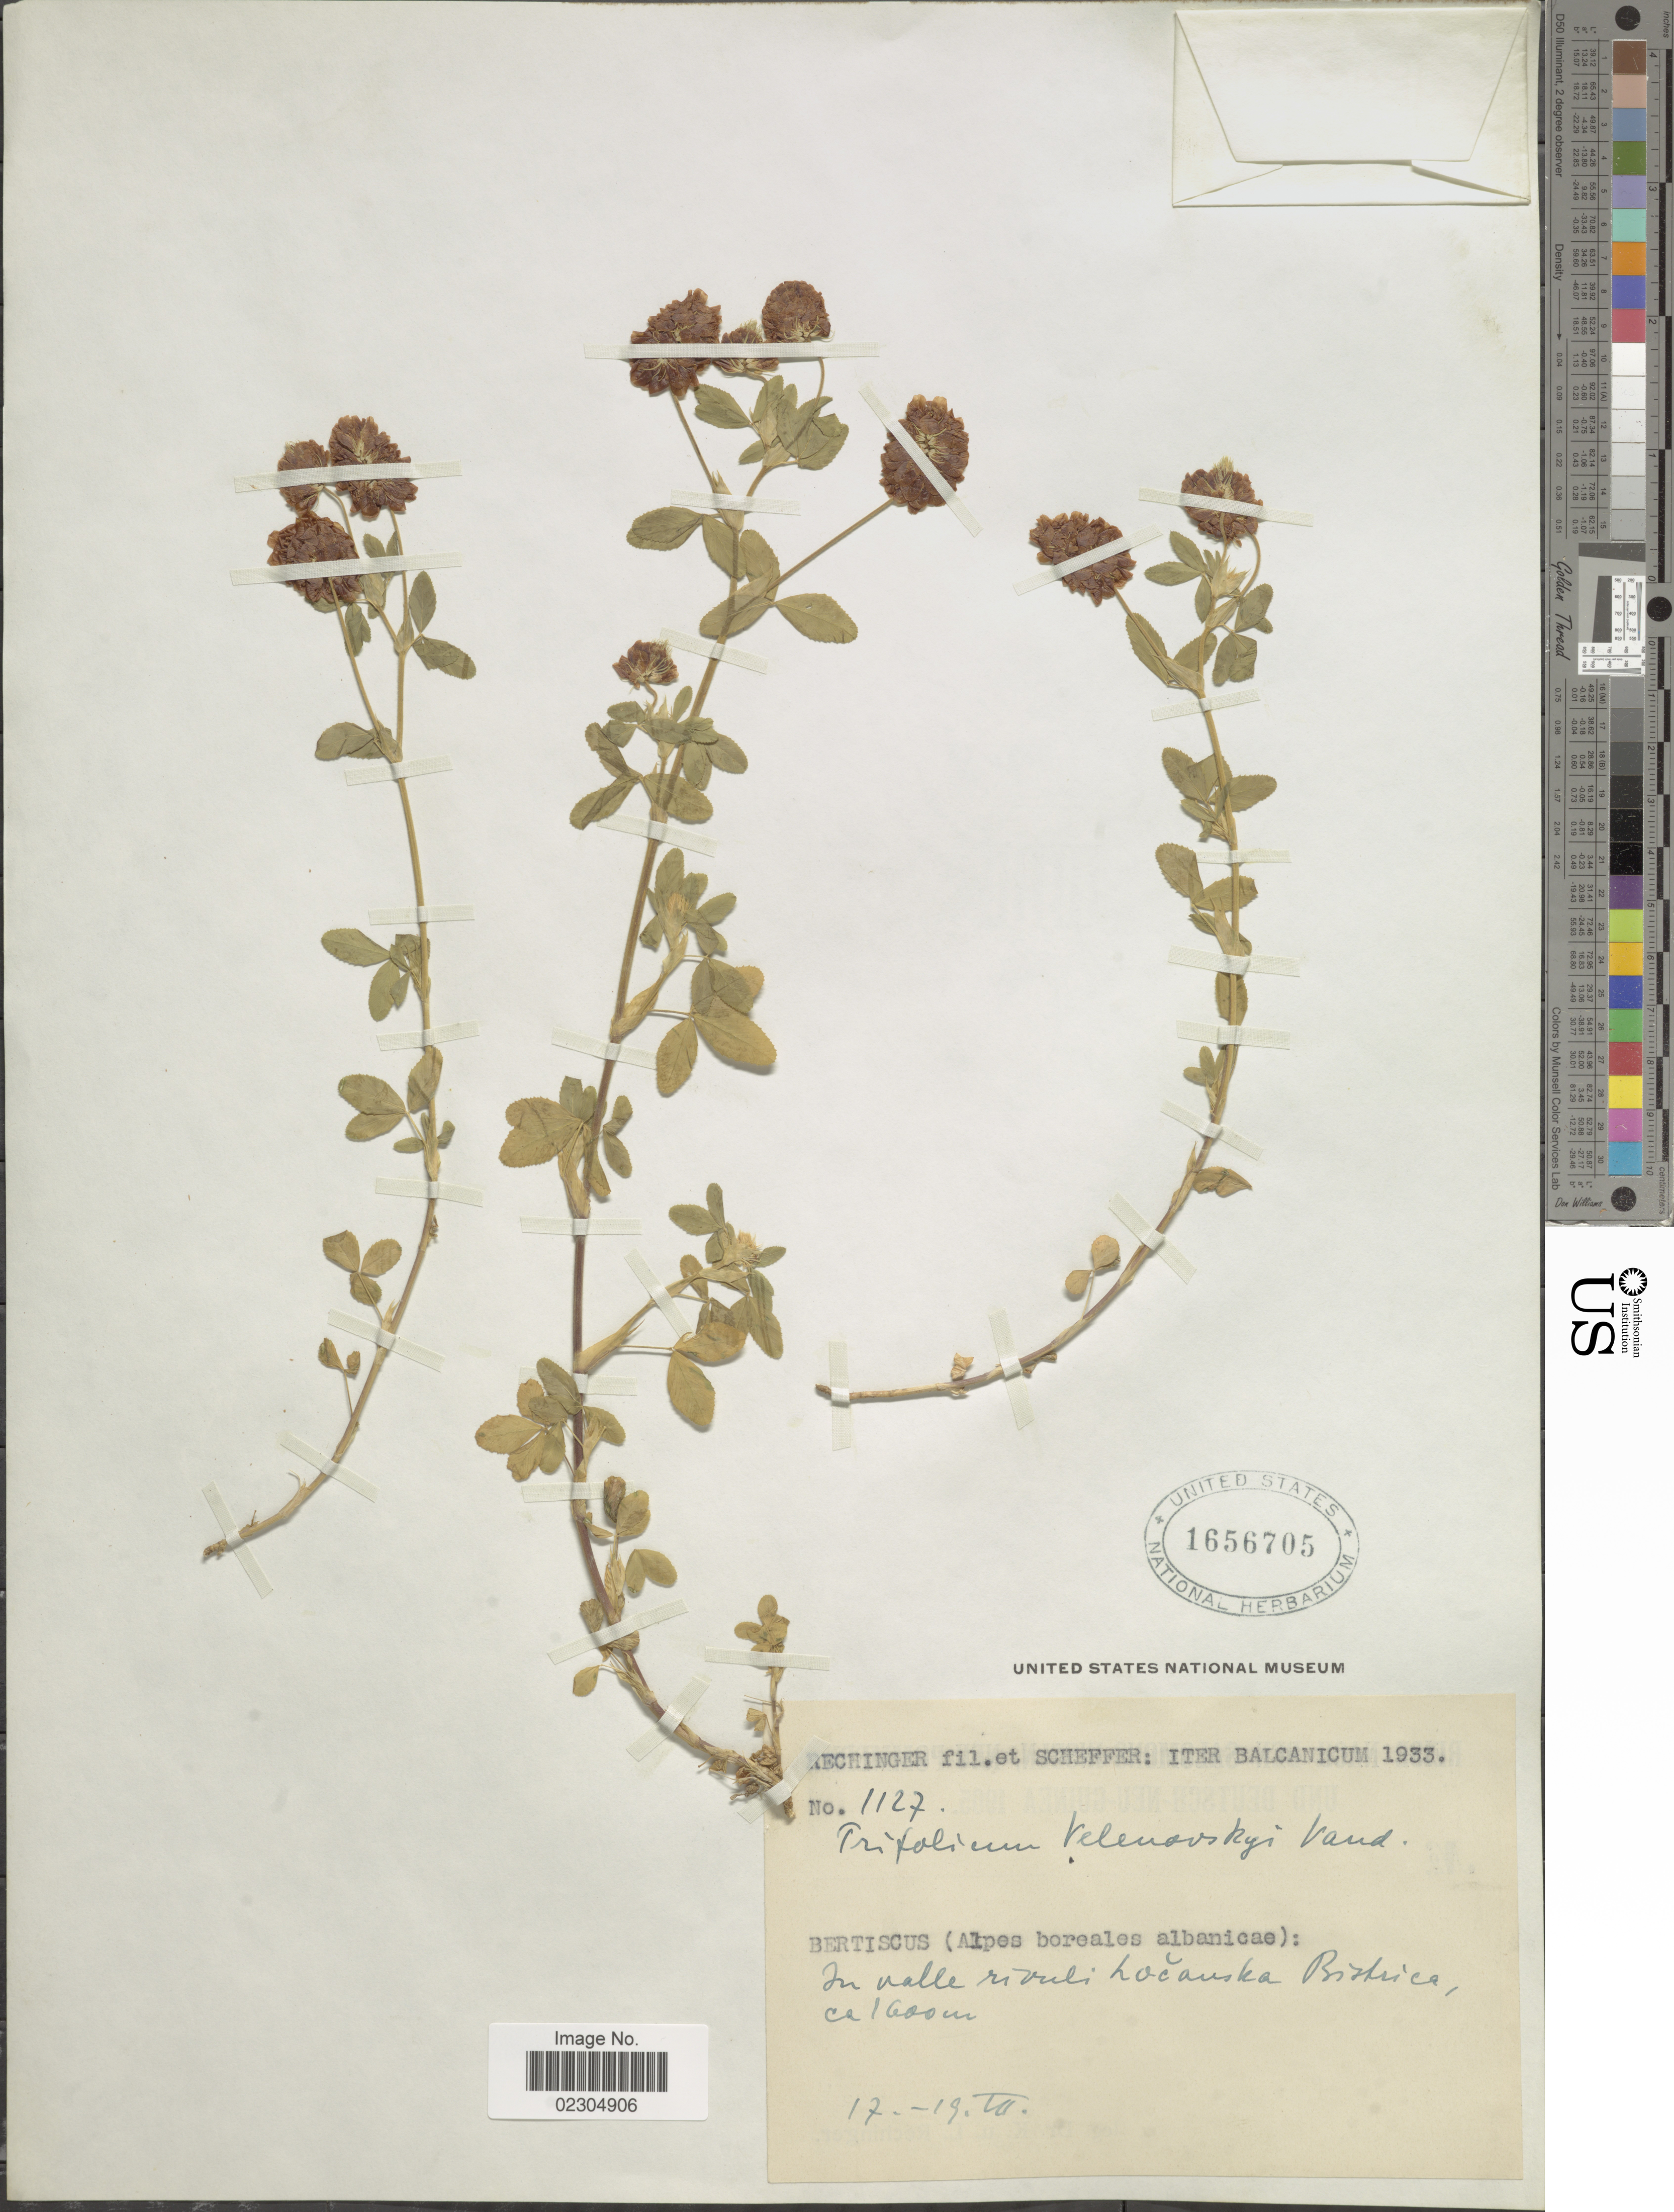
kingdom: Plantae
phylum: Tracheophyta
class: Magnoliopsida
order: Fabales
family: Fabaceae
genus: Trifolium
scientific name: Trifolium velenovskyi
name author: Vandas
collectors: -- Rechinger & Scheffer, --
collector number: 1127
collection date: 1933-09-17/1933-09-19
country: Albania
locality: Oter Balcanicum. Beritcus ( Alpes boreales albanicae): in valle rivuli Locanska Briztrica. [interpreted]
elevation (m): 1600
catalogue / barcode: US 1656705